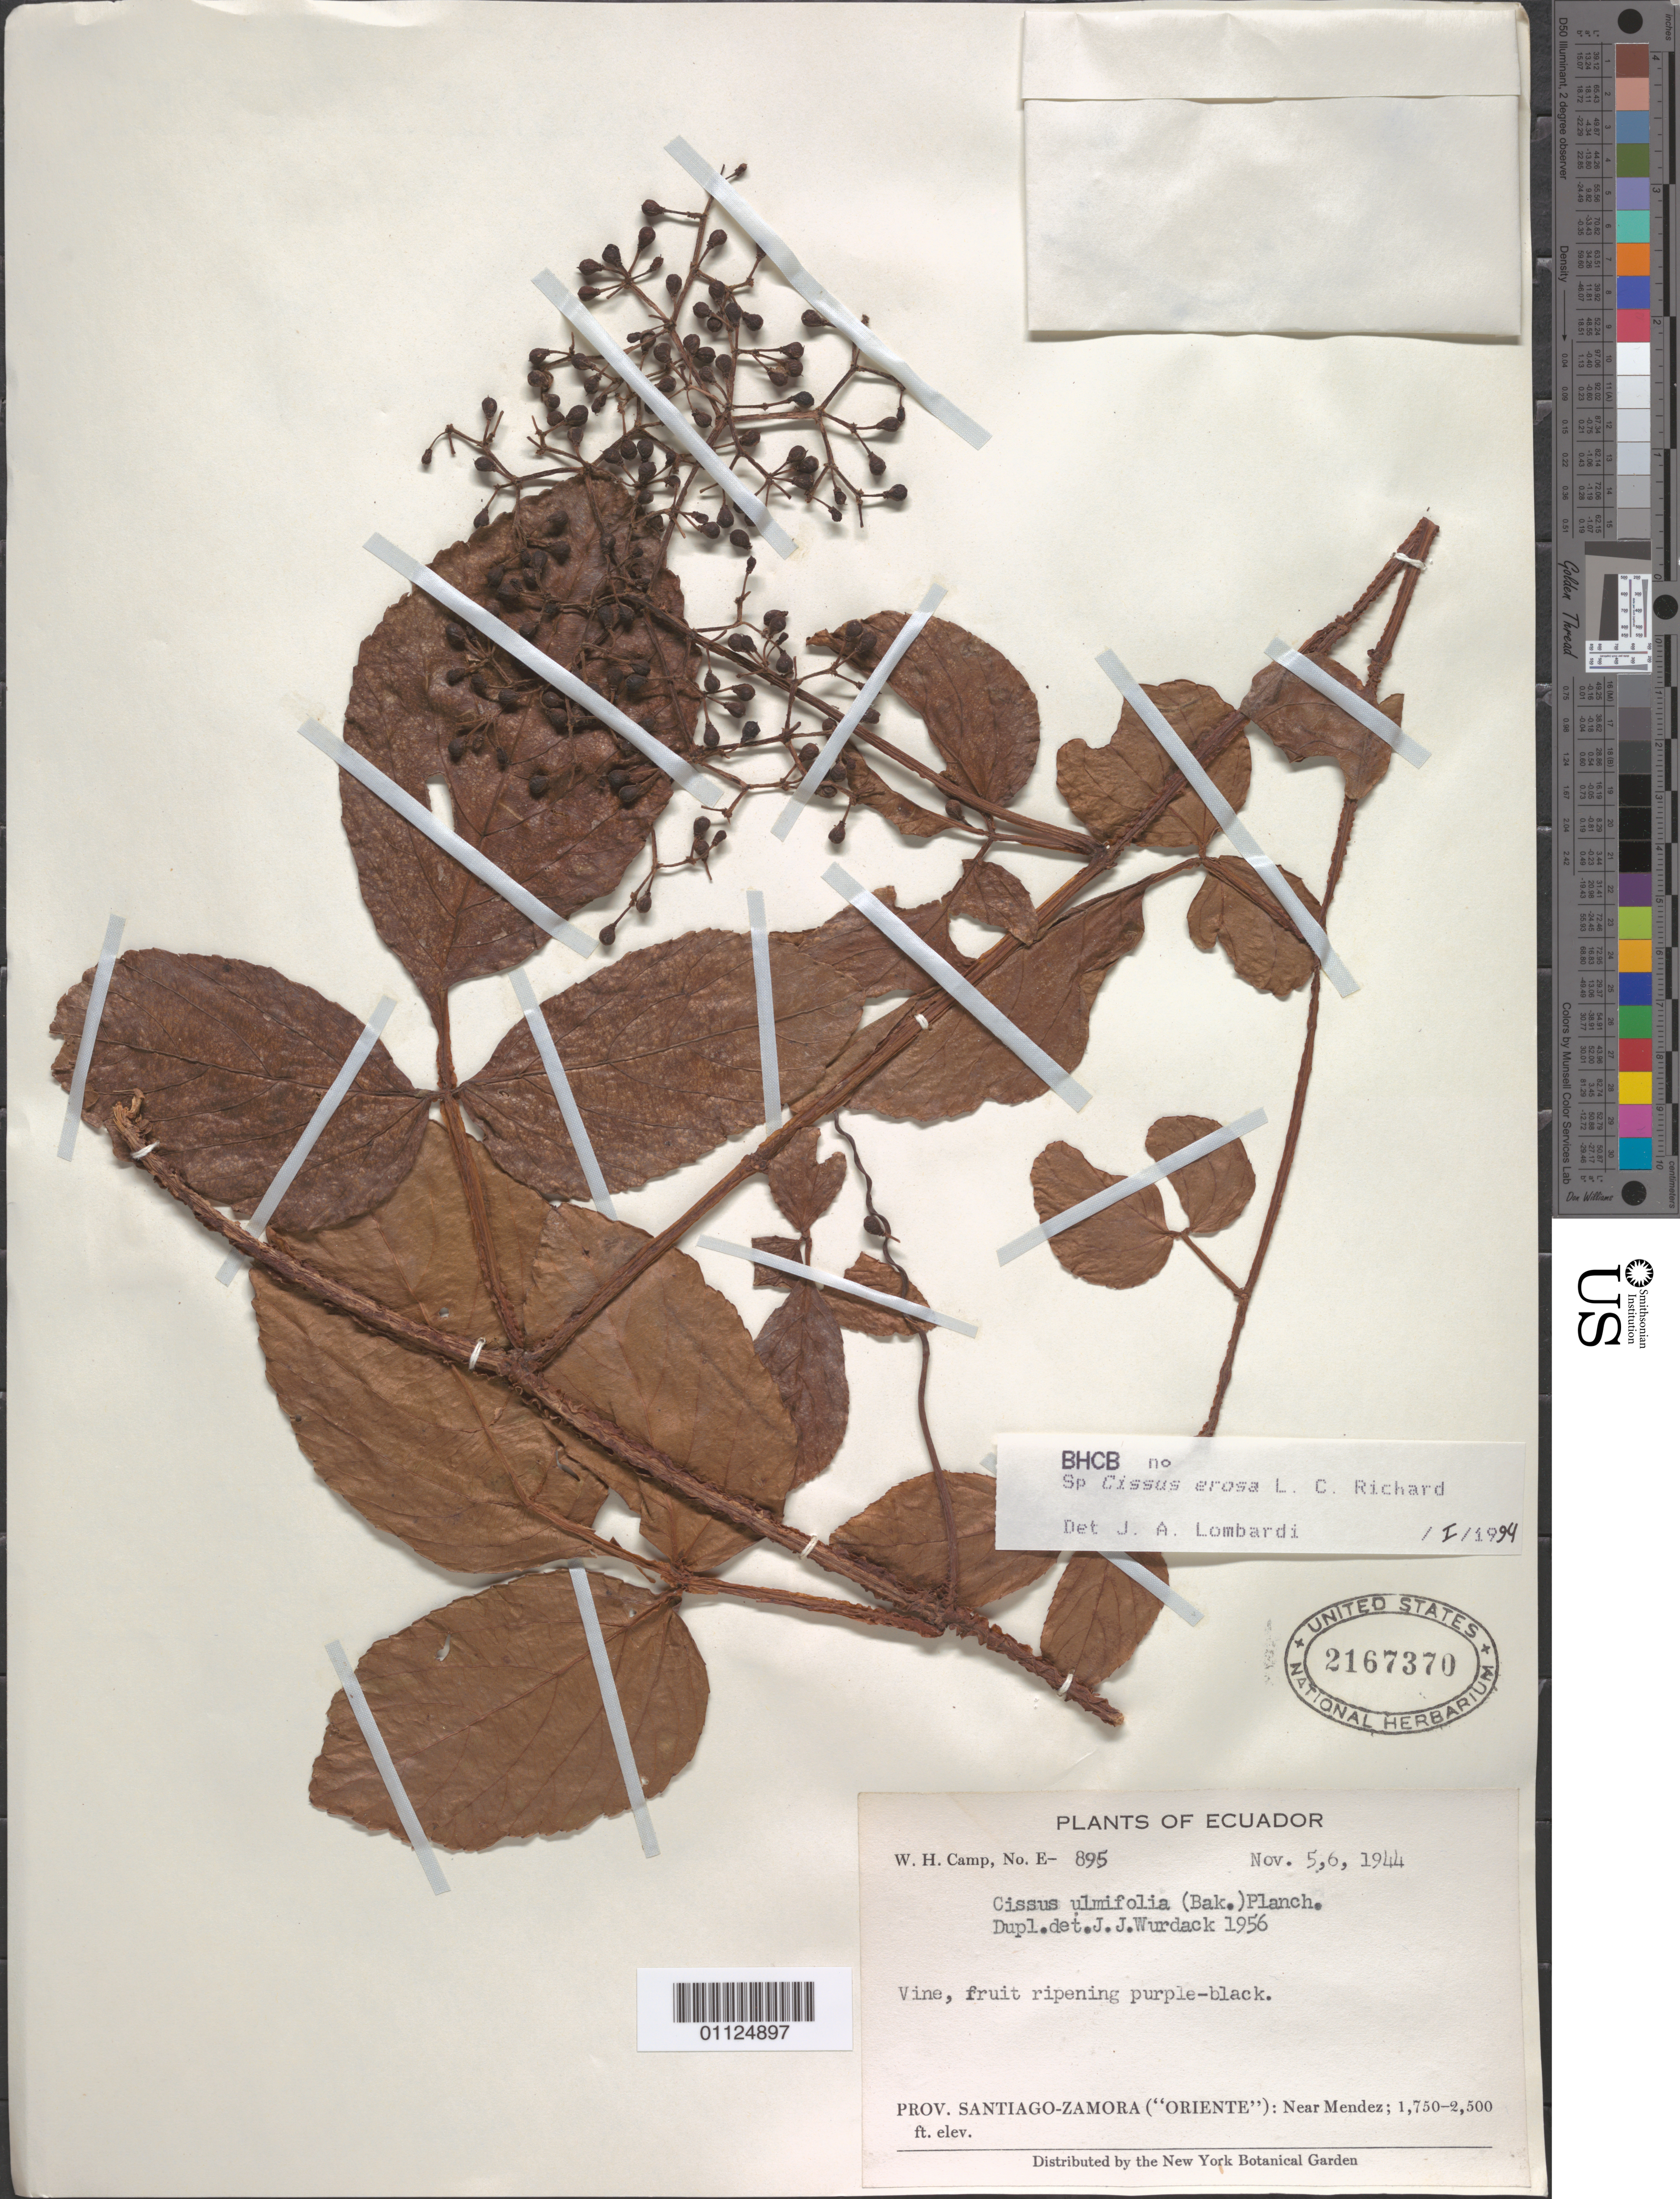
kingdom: Plantae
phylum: Tracheophyta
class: Magnoliopsida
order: Vitales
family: Vitaceae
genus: Cissus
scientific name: Cissus erosa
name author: Rich.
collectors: W. H. Camp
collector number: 895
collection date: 1944-11-05/1944-11-06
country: Ecuador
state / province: Morona-Santiago / Zamora-Chinchipe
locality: Near Mendez.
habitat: Vine.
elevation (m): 533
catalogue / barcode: US 2167370